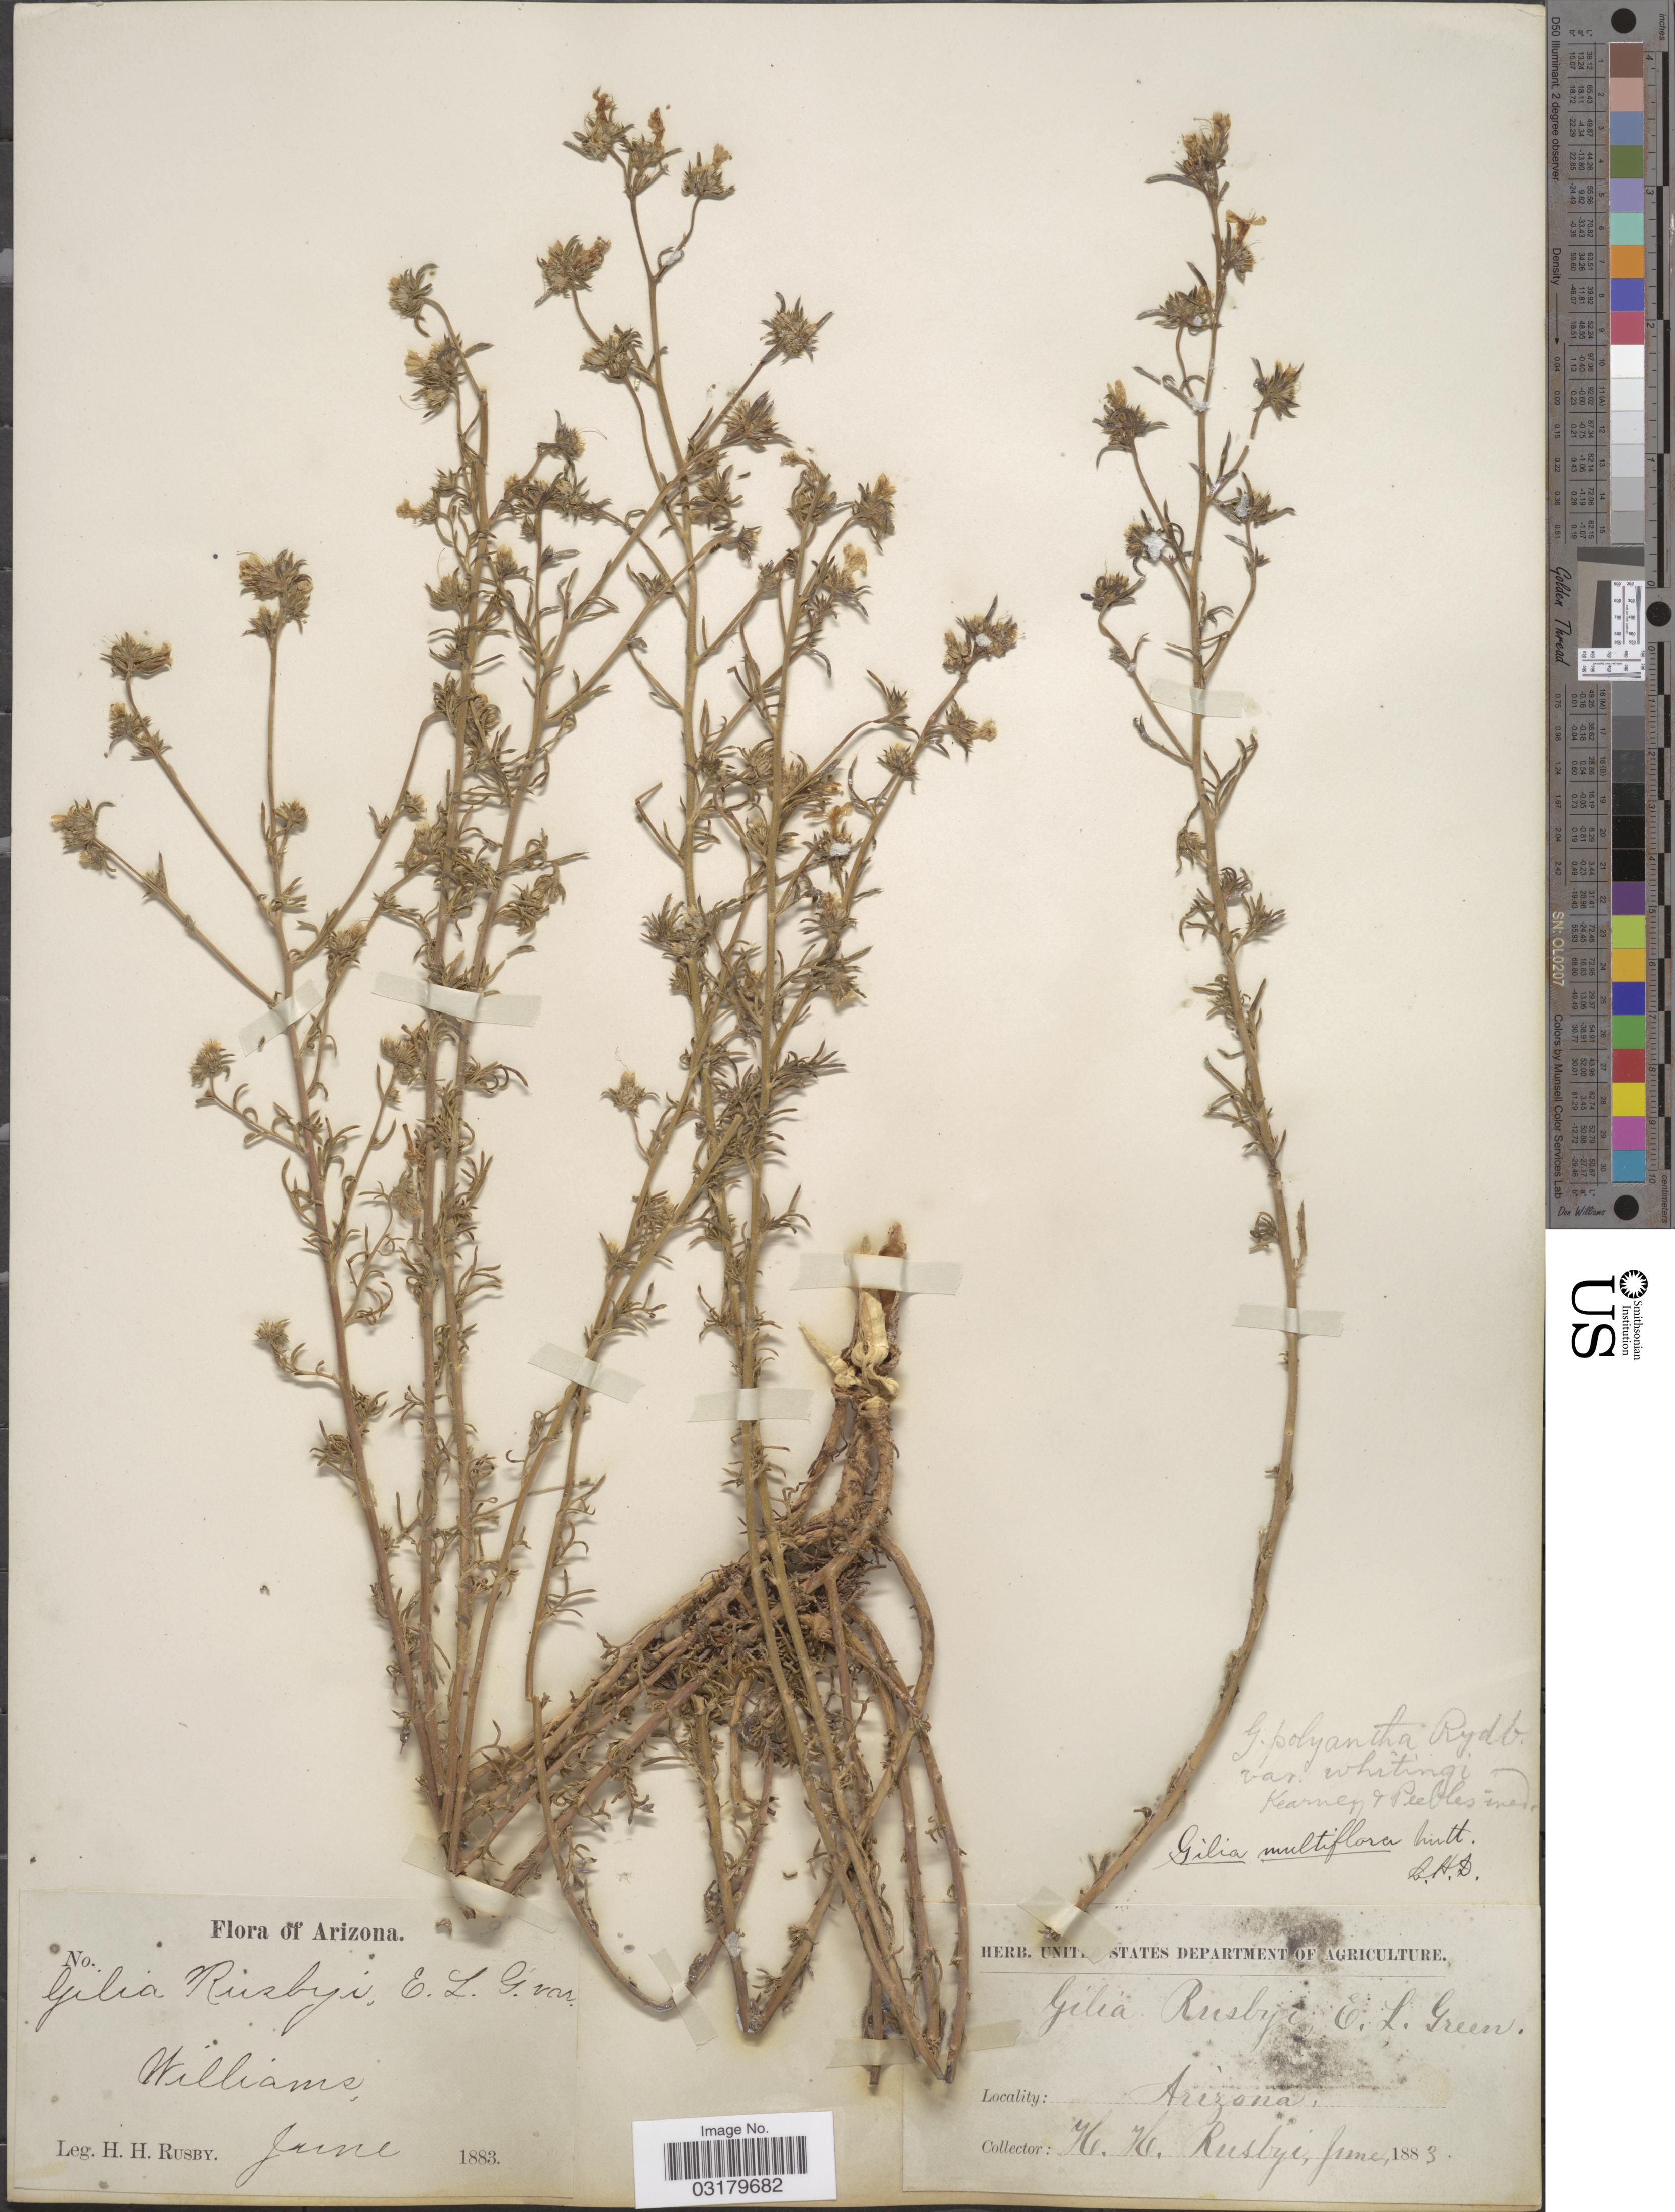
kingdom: Plantae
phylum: Tracheophyta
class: Magnoliopsida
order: Ericales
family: Polemoniaceae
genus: Ipomopsis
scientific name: Ipomopsis multiflora subsp. whitingii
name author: (Kearney & Peebles) Wilken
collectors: H. H. Rusby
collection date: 1883-06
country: United States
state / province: Arizona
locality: Williams.